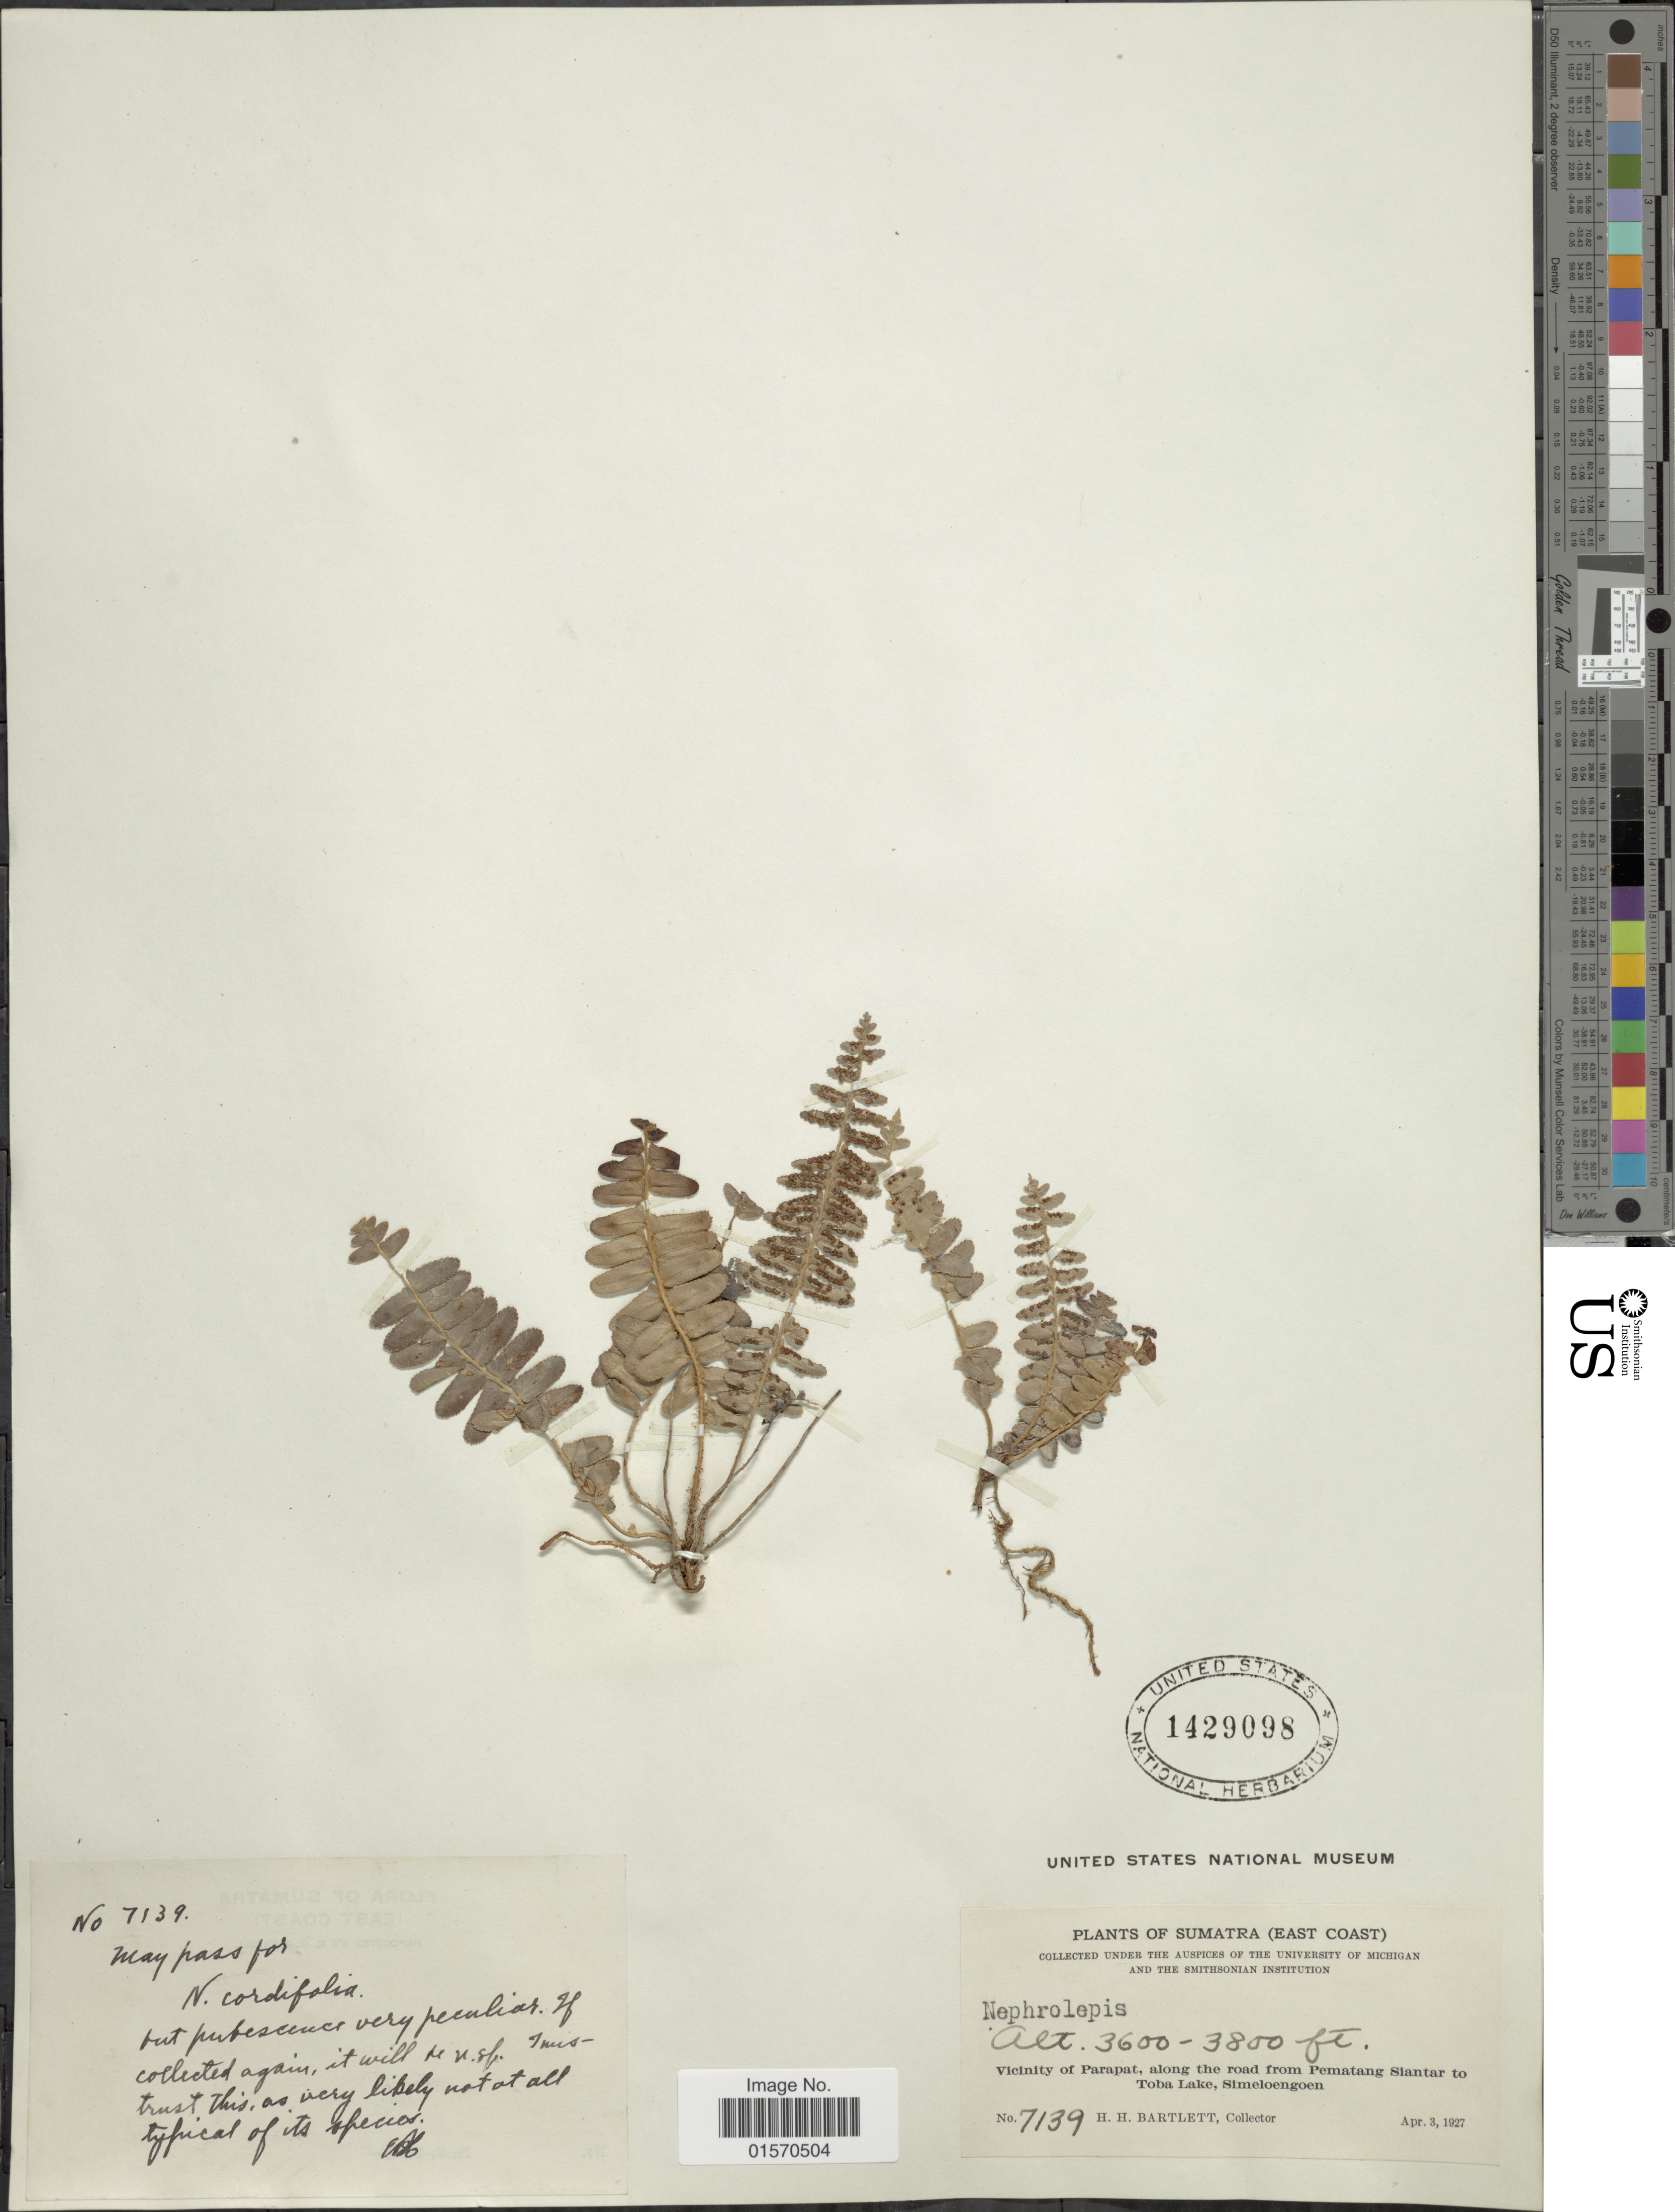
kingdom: Plantae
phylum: Tracheophyta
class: Polypodiopsida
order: Polypodiales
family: Nephrolepidaceae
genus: Nephrolepis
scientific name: Nephrolepis cordifolia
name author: (L.) C. Presl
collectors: H. H. Bartlett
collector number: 7139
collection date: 1927-04-03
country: Indonesia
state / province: Sumatra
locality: Sumatra (East Coast). Vicinity of Parapat, along the road from Pematang Siantar to Toba Lake, Simeloengoen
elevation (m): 1097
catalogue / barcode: US 1429098